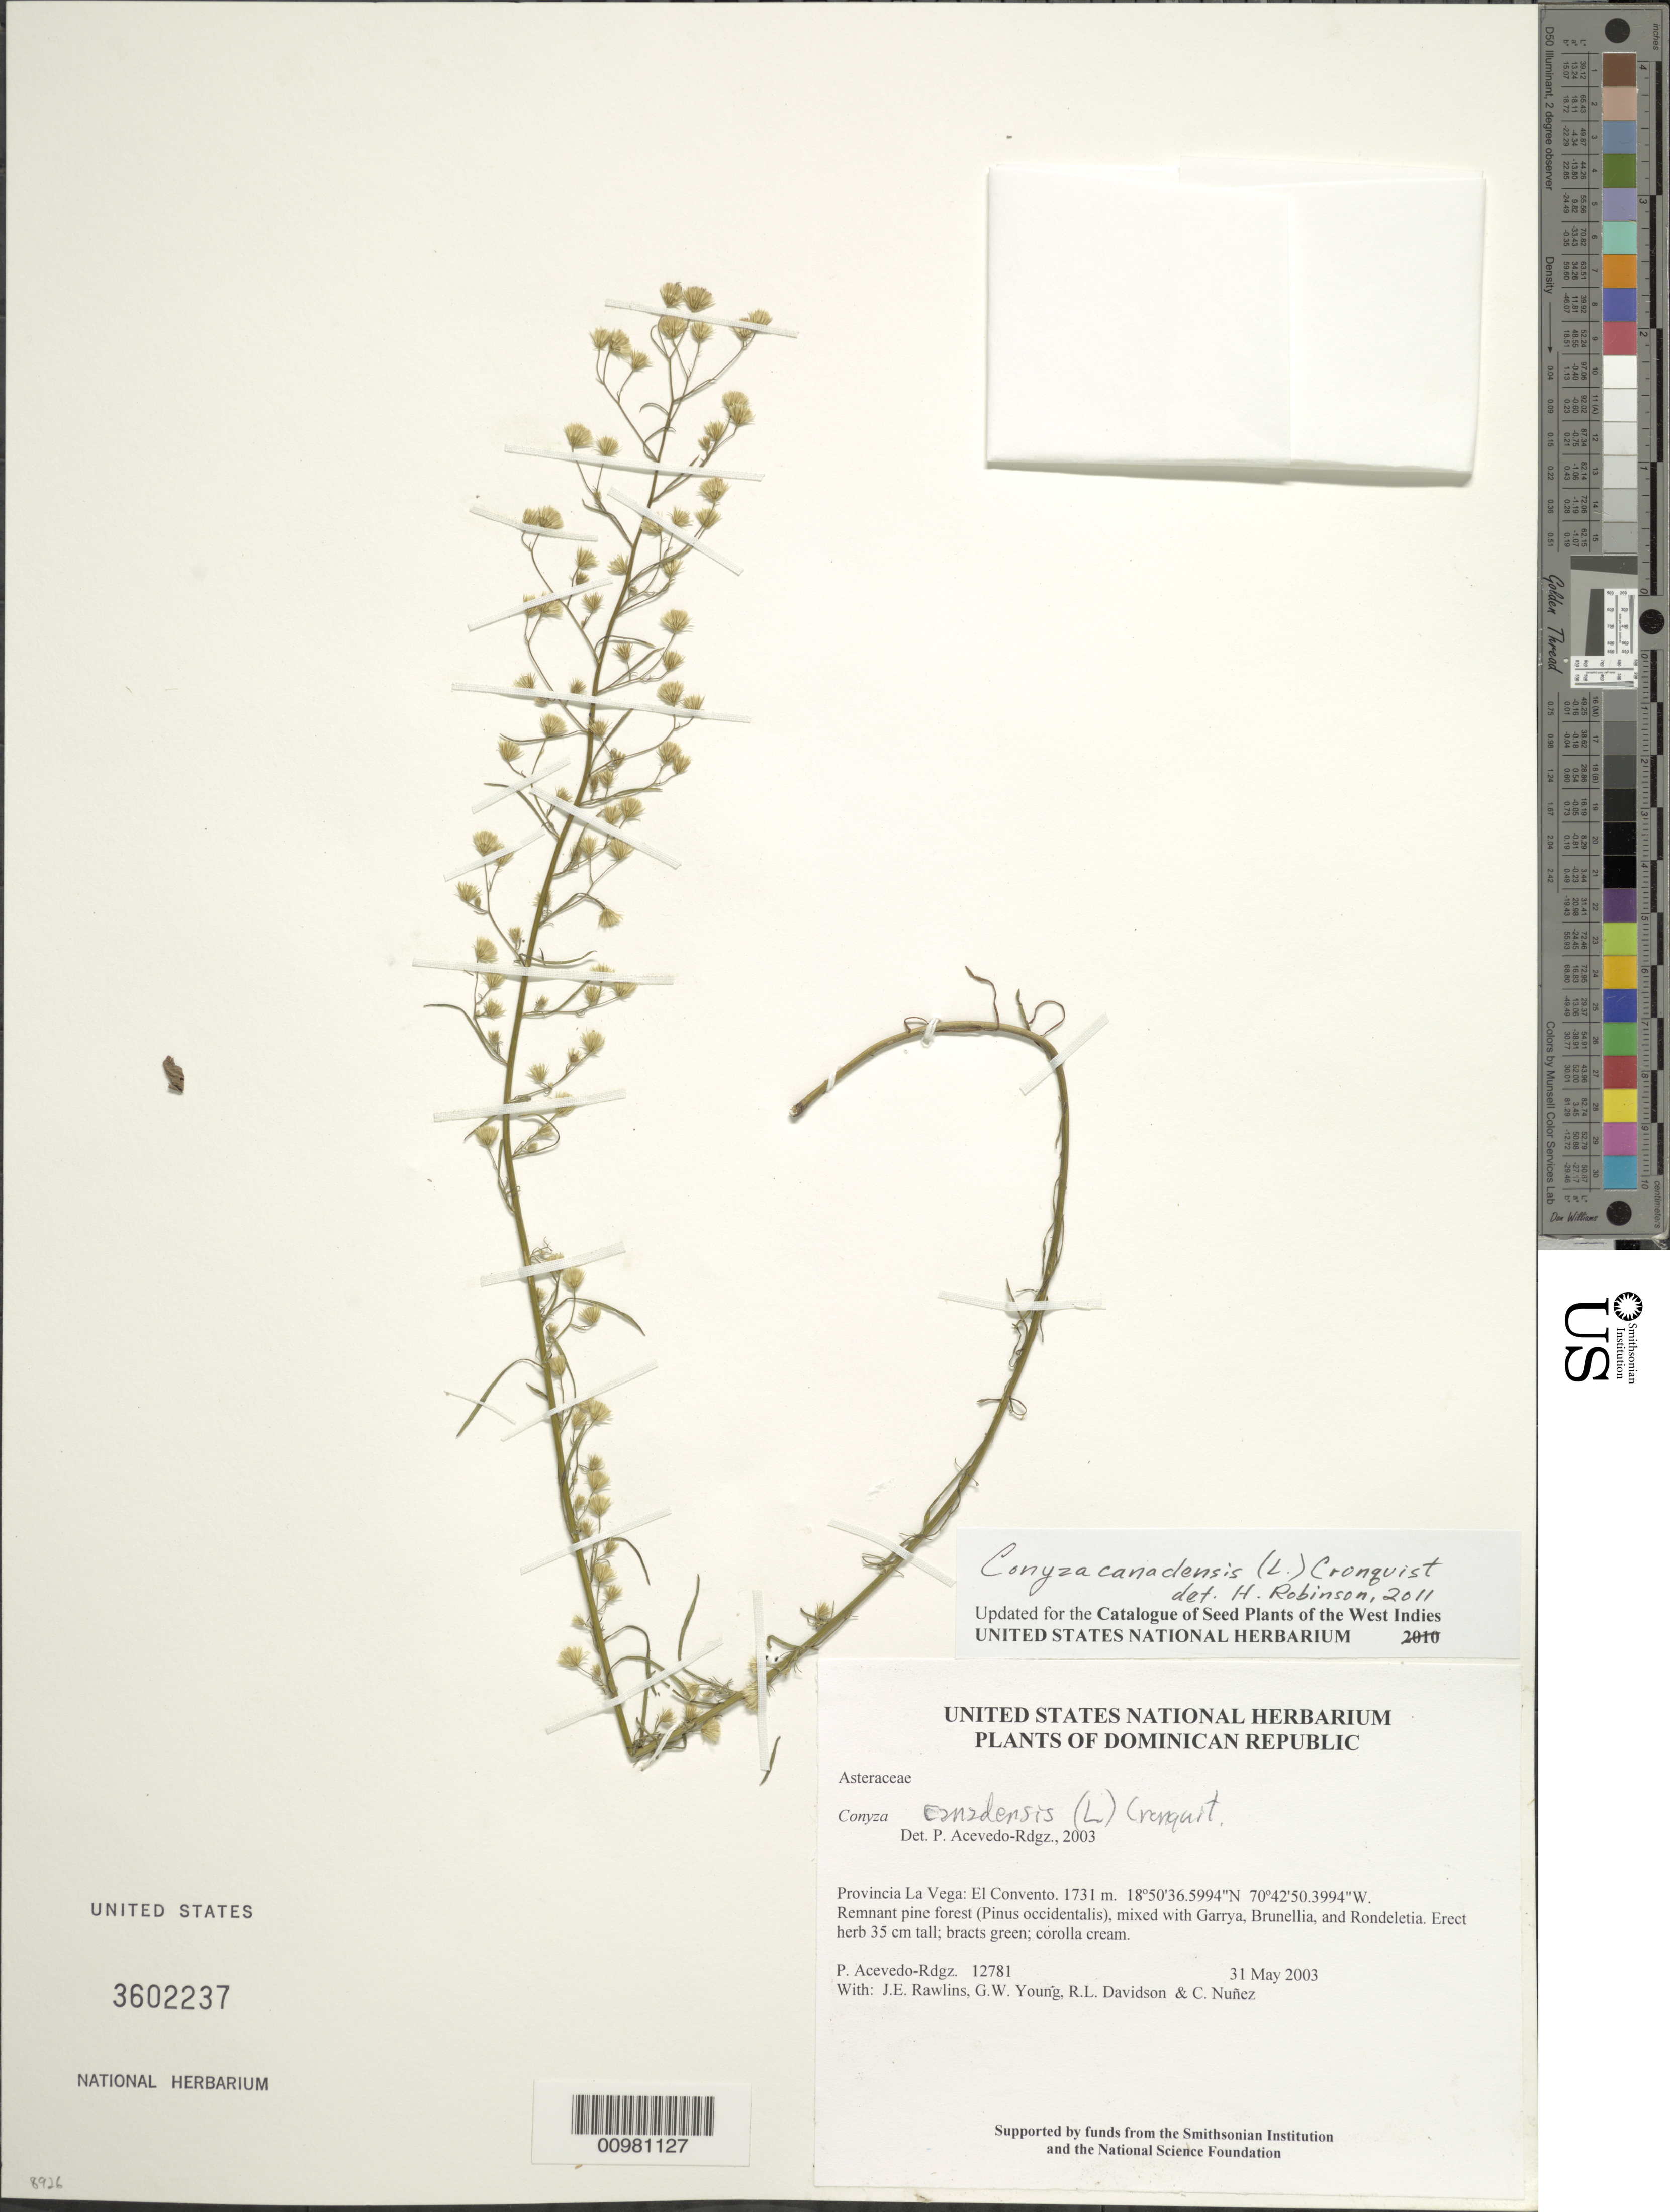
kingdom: Plantae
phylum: Tracheophyta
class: Magnoliopsida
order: Asterales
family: Asteraceae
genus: Conyza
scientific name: Conyza canadensis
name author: (L.) Cronq.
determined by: Robinson, Harold E., (US)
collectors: P. Acevedo-Rodr., J. Rawlins, G. Young, R. Davidson & C. Nunez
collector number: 12781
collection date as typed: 31 May 2003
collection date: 2003-05-31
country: Dominican Republic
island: Hispaniola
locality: Provincia La Vega: El Convento.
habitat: Remnant pine forest (Pinus occidentalis), mixed with Garrya, Brunellia, and Rondeletia.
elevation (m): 1731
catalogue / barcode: US 3602237